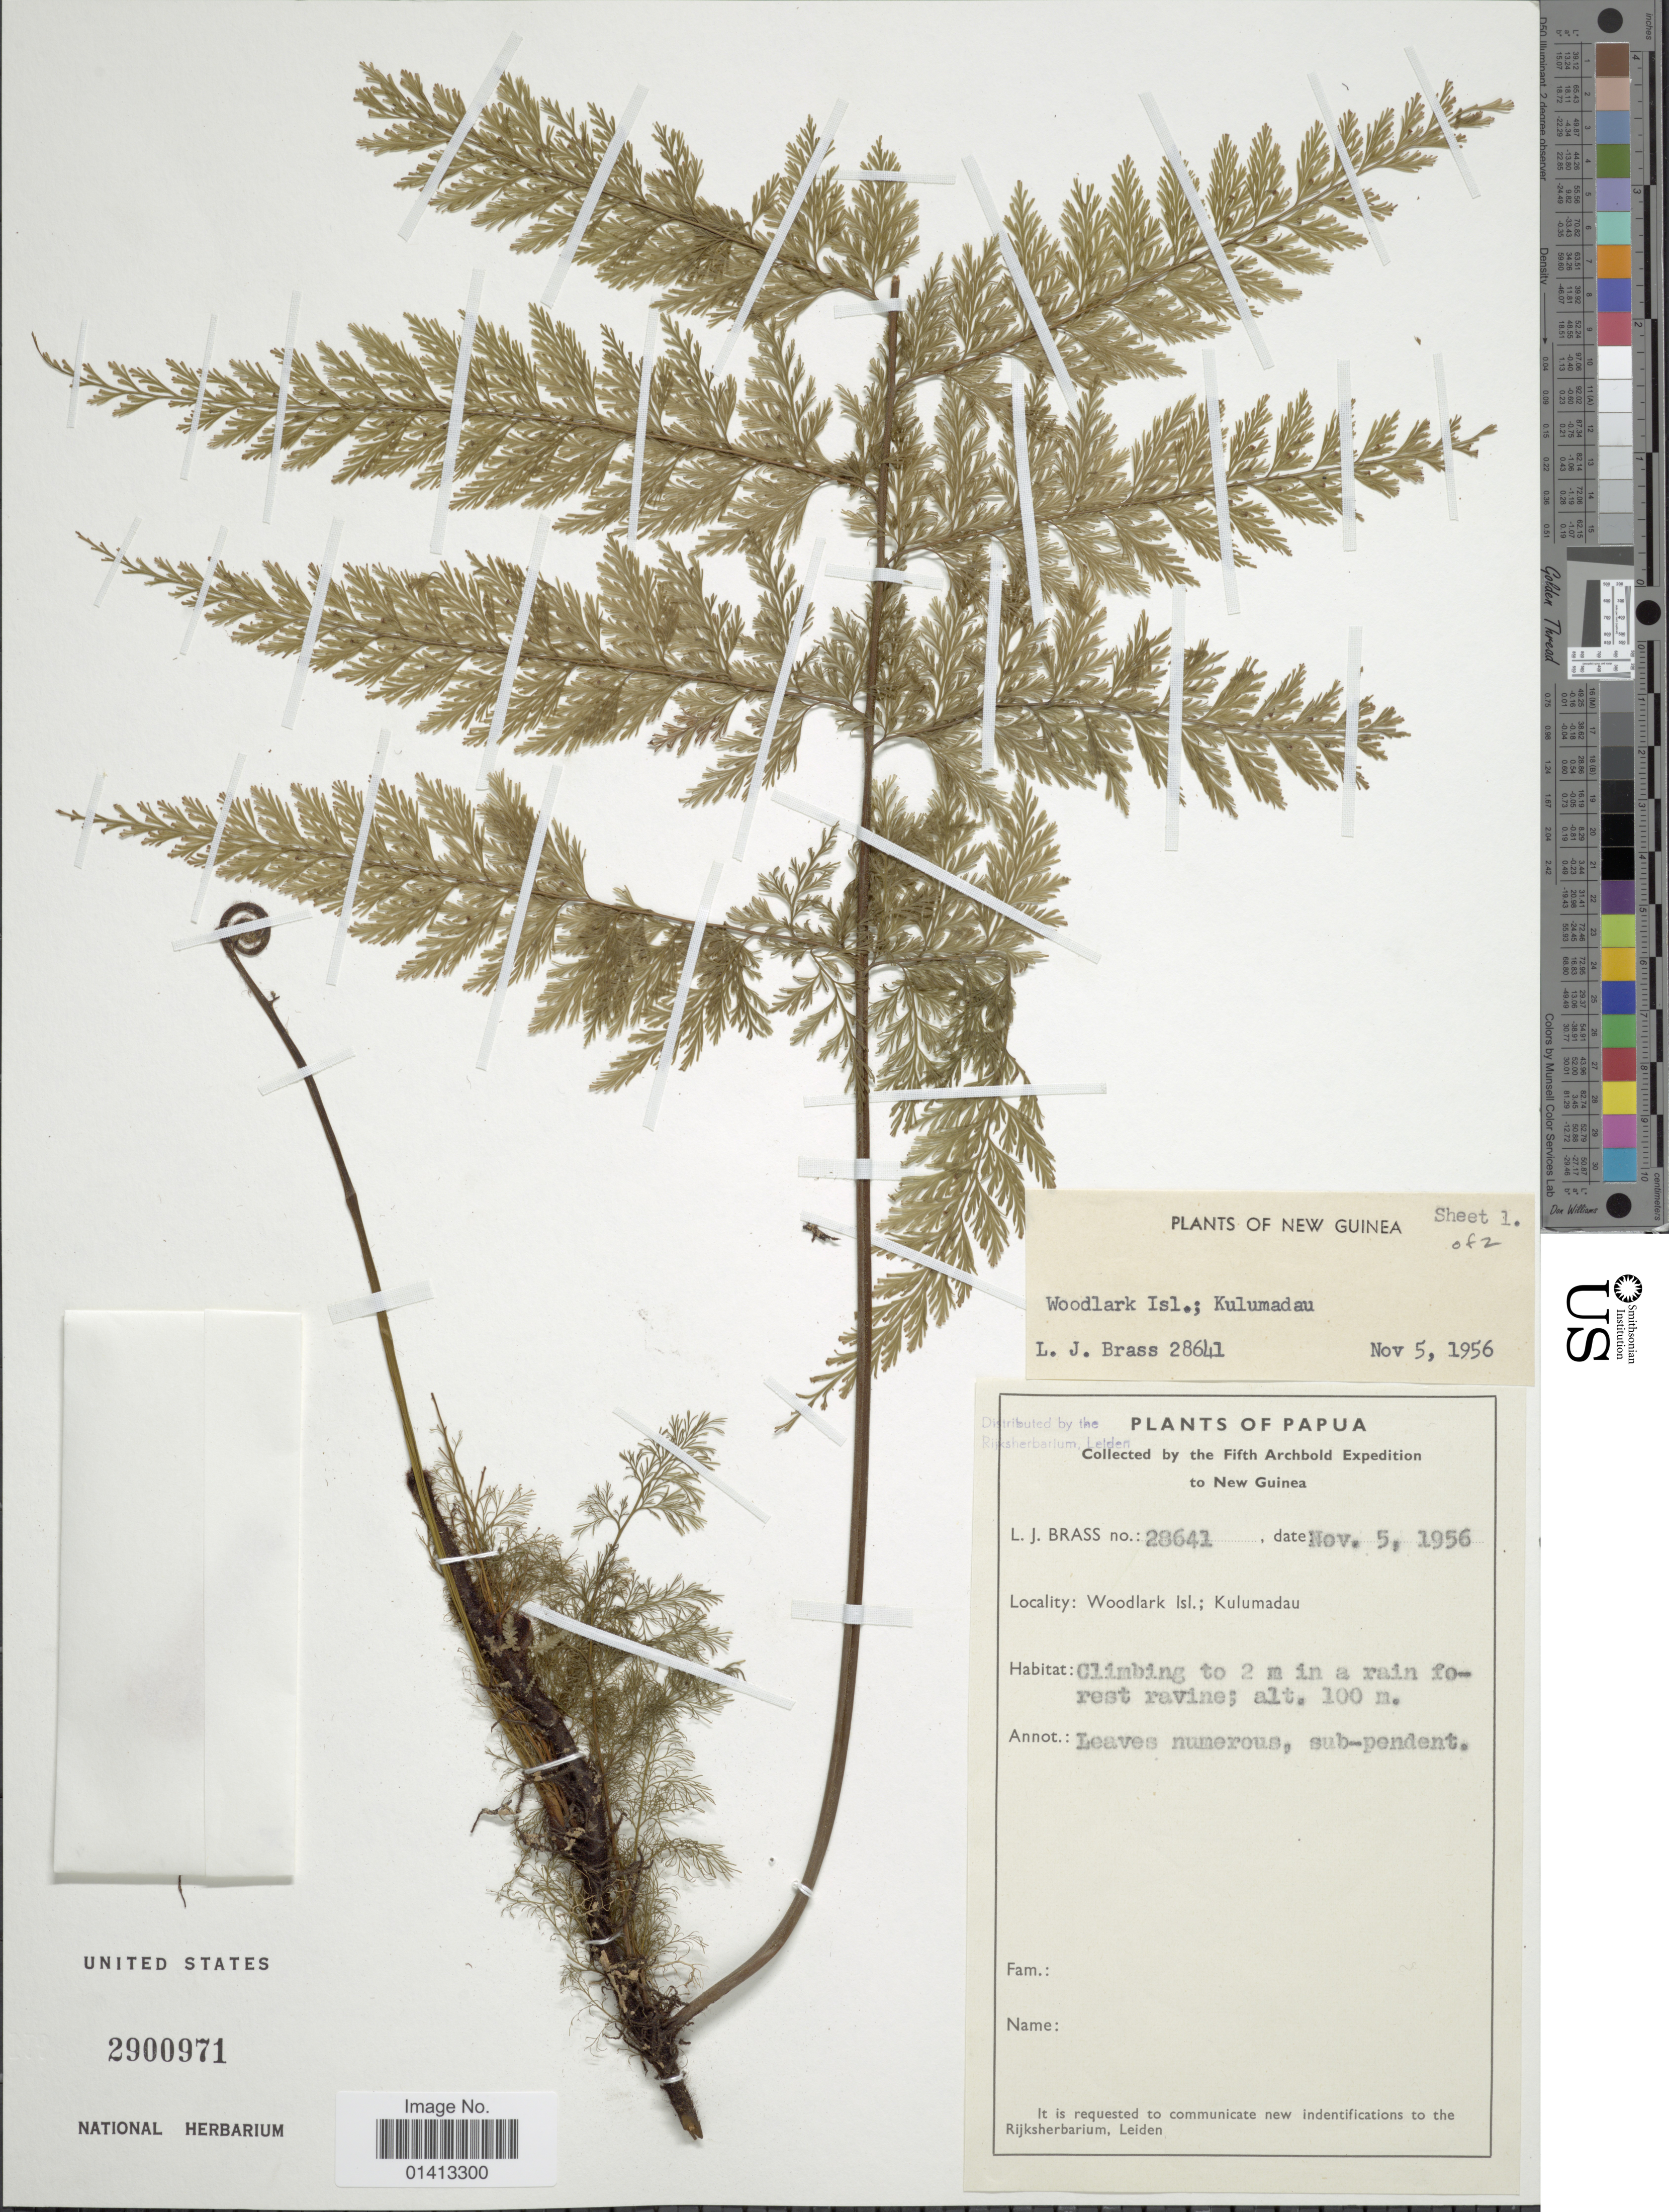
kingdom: Plantae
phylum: Tracheophyta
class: Polypodiopsida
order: Hymenophyllales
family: Hymenophyllaceae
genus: Crepidomanes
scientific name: Crepidomanes sp.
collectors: L. J. Brass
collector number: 28641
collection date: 1956-11-05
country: Papua New Guinea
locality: Woodlark Isl; Kulumadau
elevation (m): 100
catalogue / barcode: US 2900971